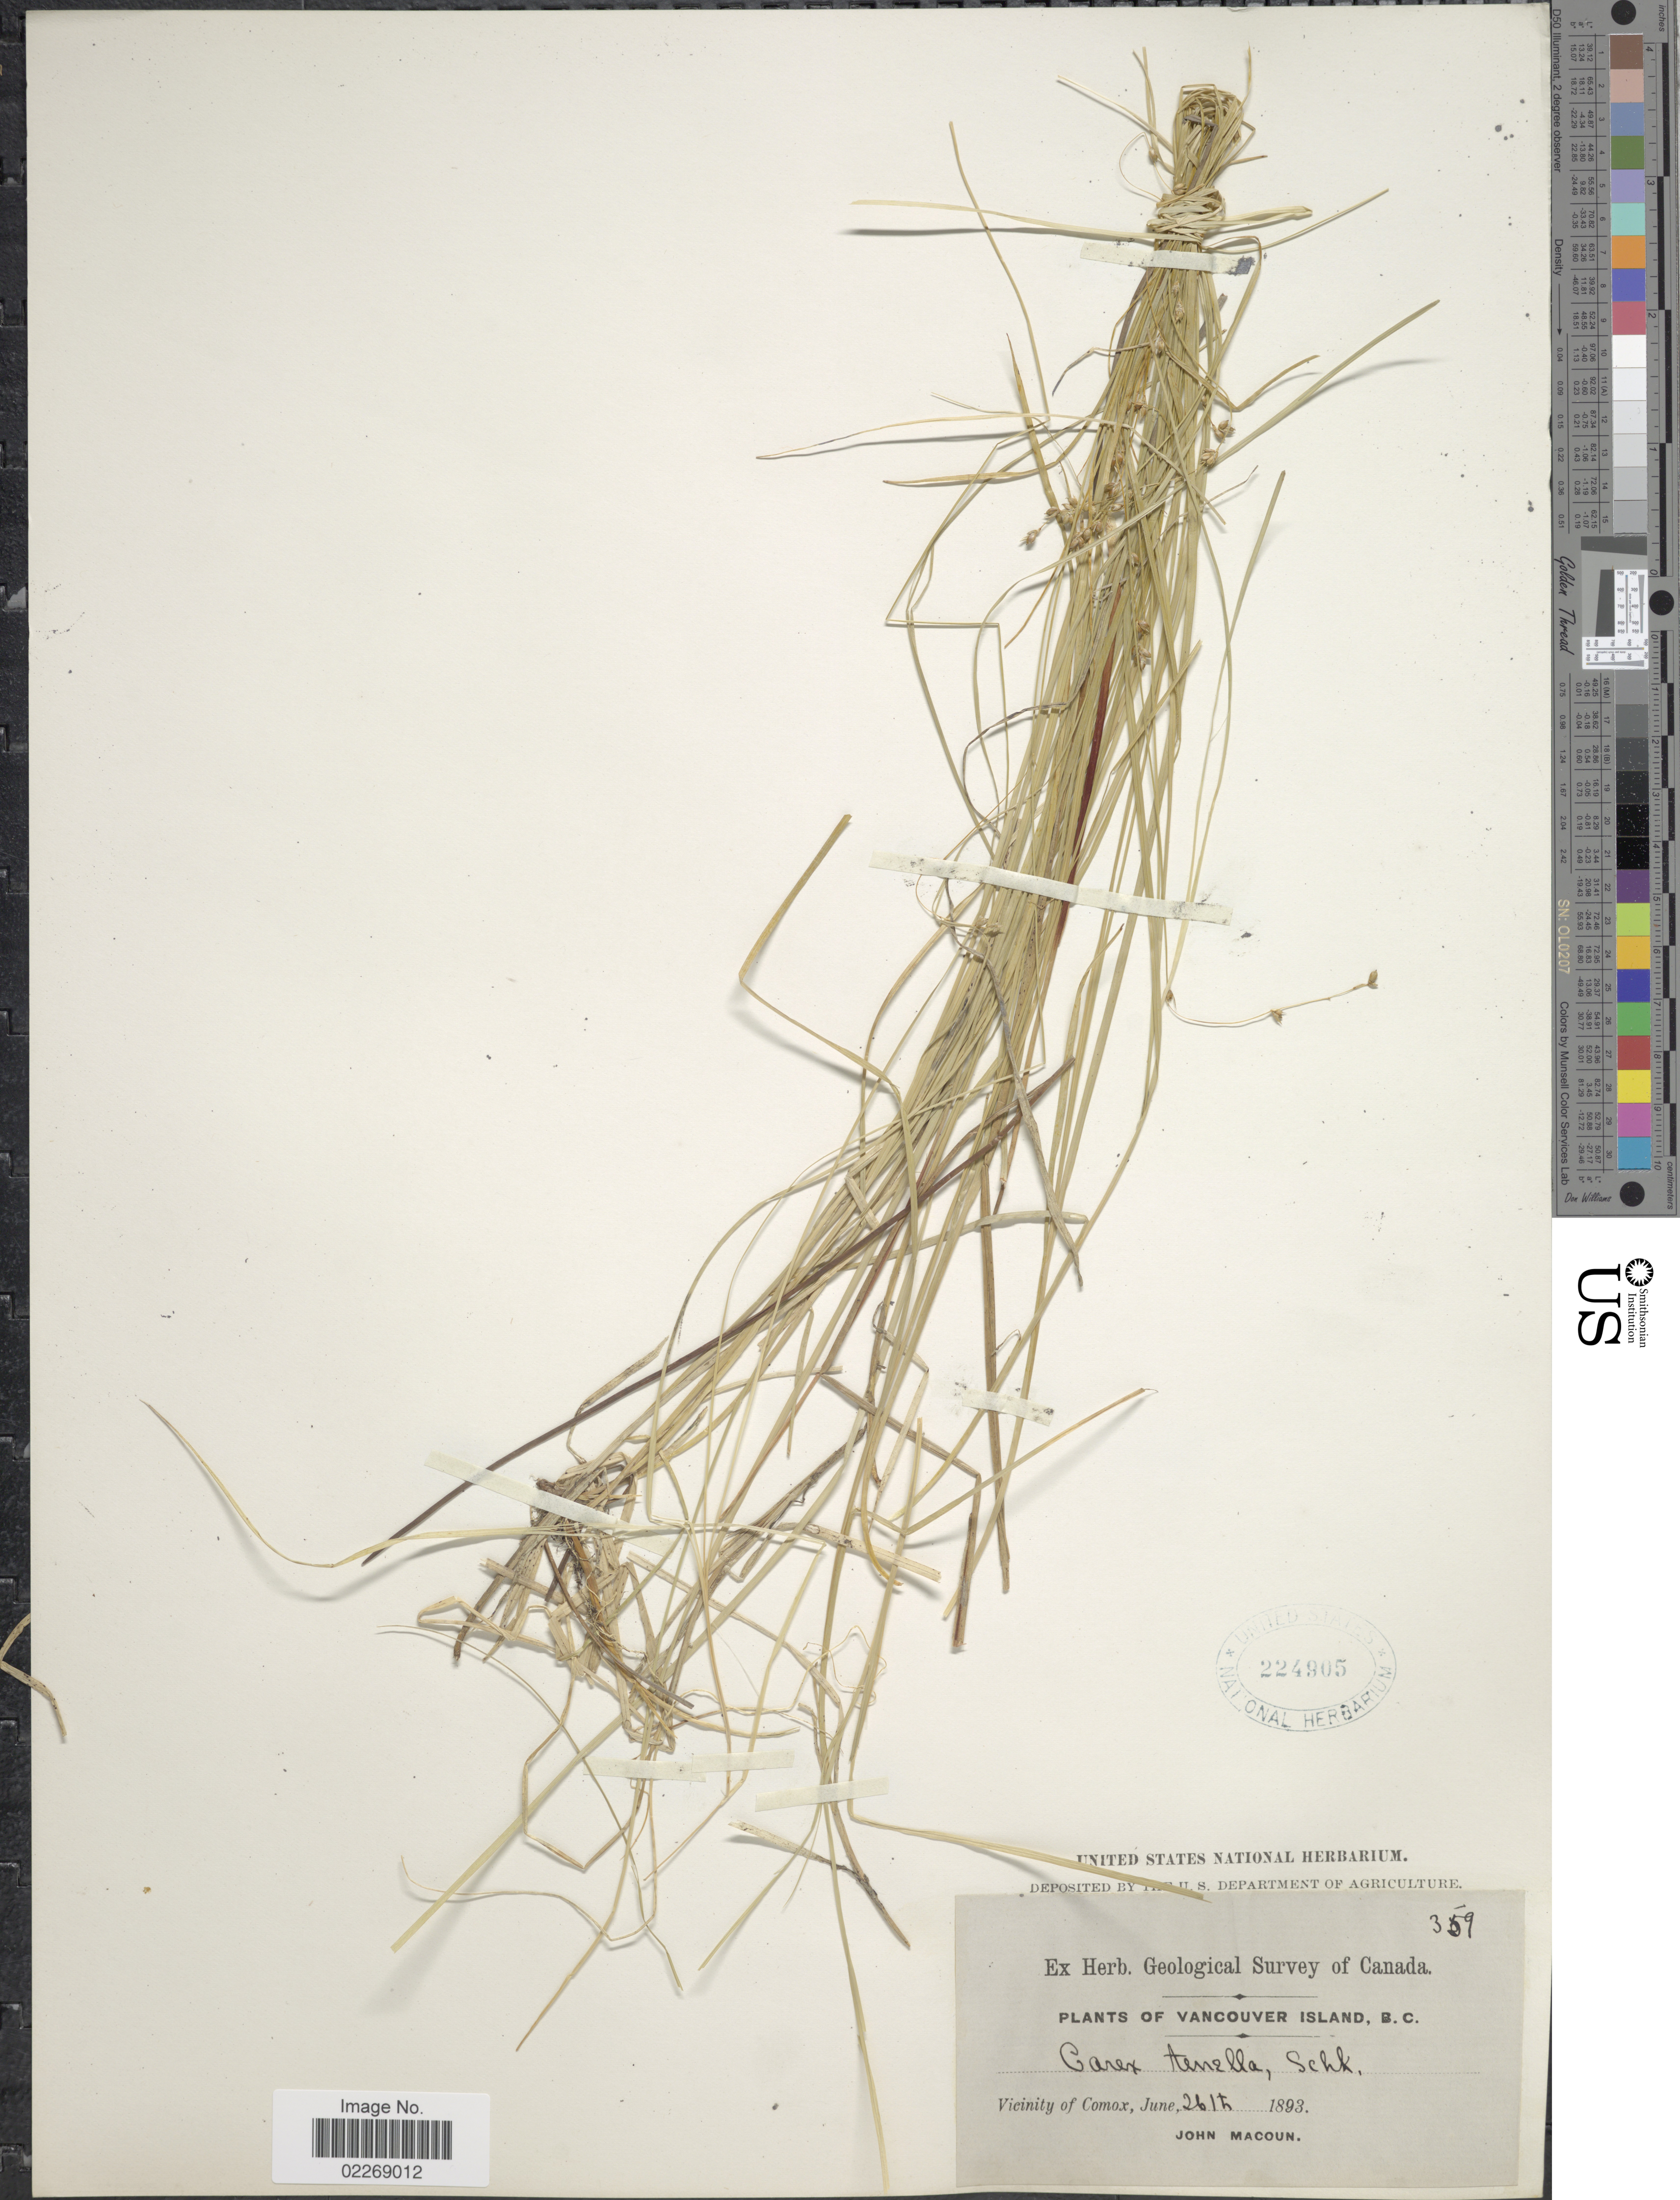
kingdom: Plantae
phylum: Tracheophyta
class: Liliopsida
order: Poales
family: Cyperaceae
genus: Carex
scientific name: Carex disperma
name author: Dewey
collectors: J. Macoun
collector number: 359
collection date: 1893-06-26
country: Canada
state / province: British Columbia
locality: Vancouver Island, Vicinity of Comox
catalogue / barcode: US 224905